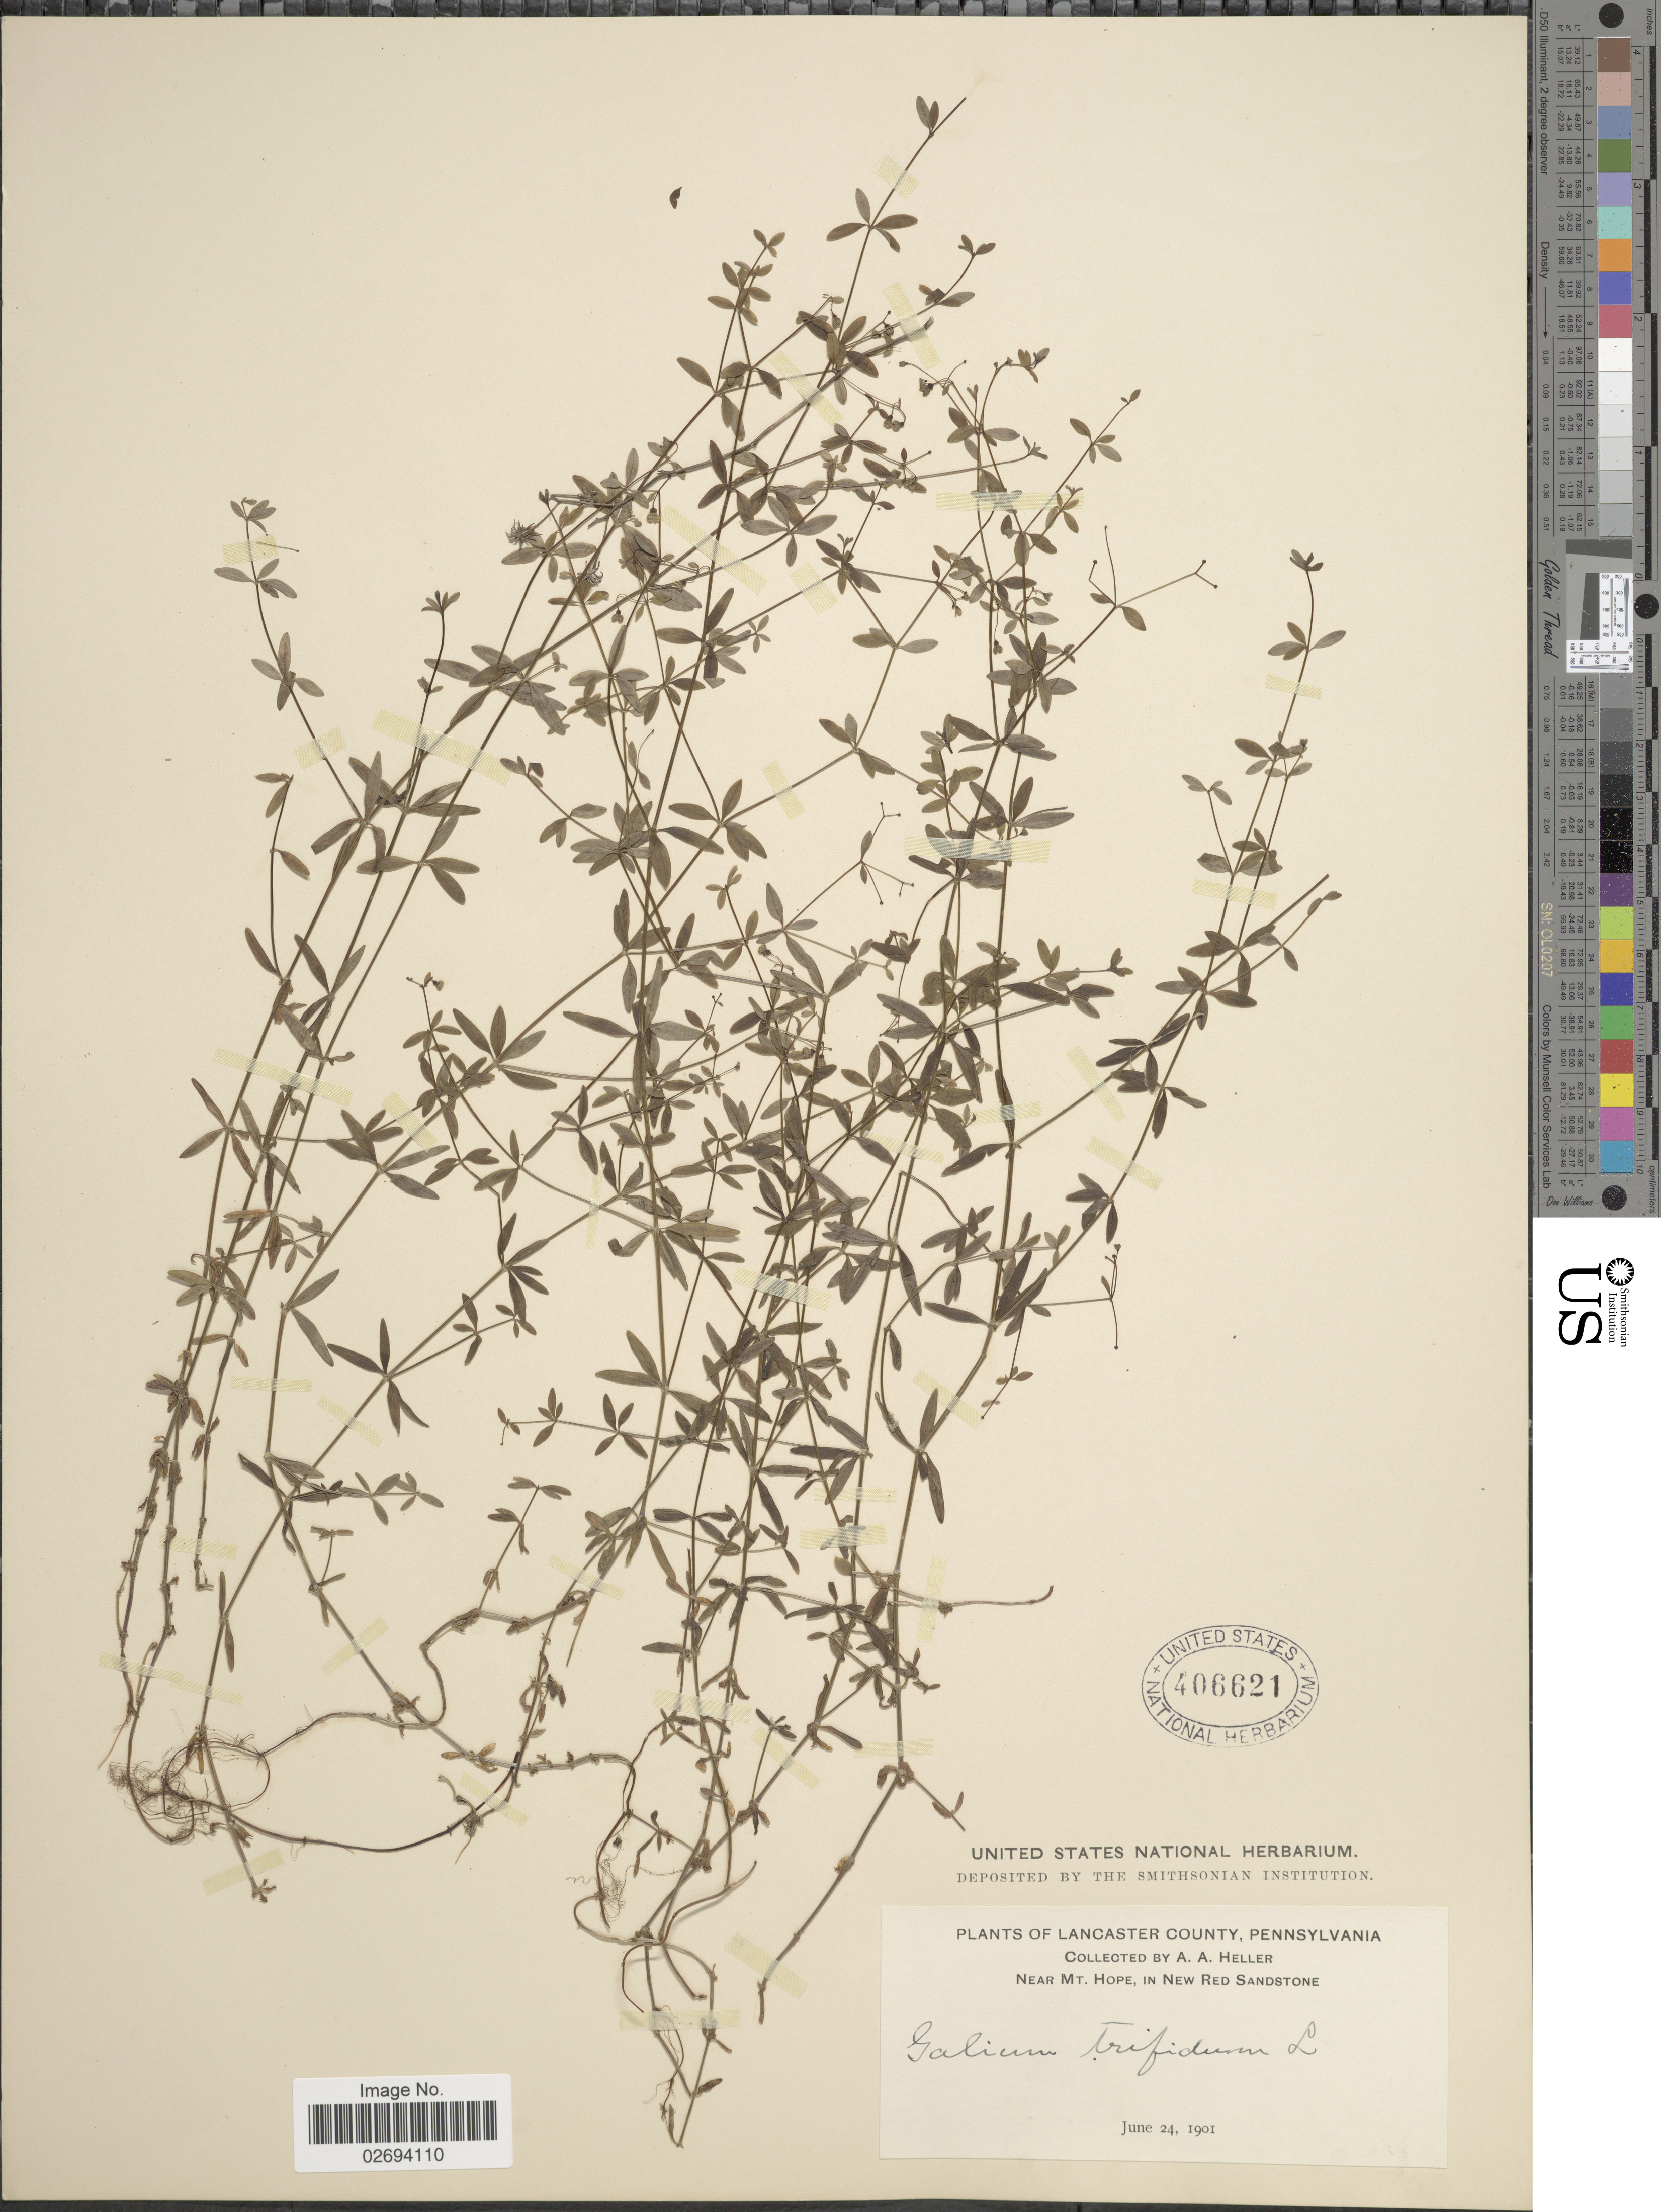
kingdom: Plantae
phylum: Tracheophyta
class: Magnoliopsida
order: Gentianales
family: Rubiaceae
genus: Galium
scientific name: Galium trifidum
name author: L.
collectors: A. A. Heller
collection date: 1901-06-24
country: United States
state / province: Pennsylvania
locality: Lancaster County, near Mt. Hope, in New Red Sandstone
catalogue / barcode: US 1406621